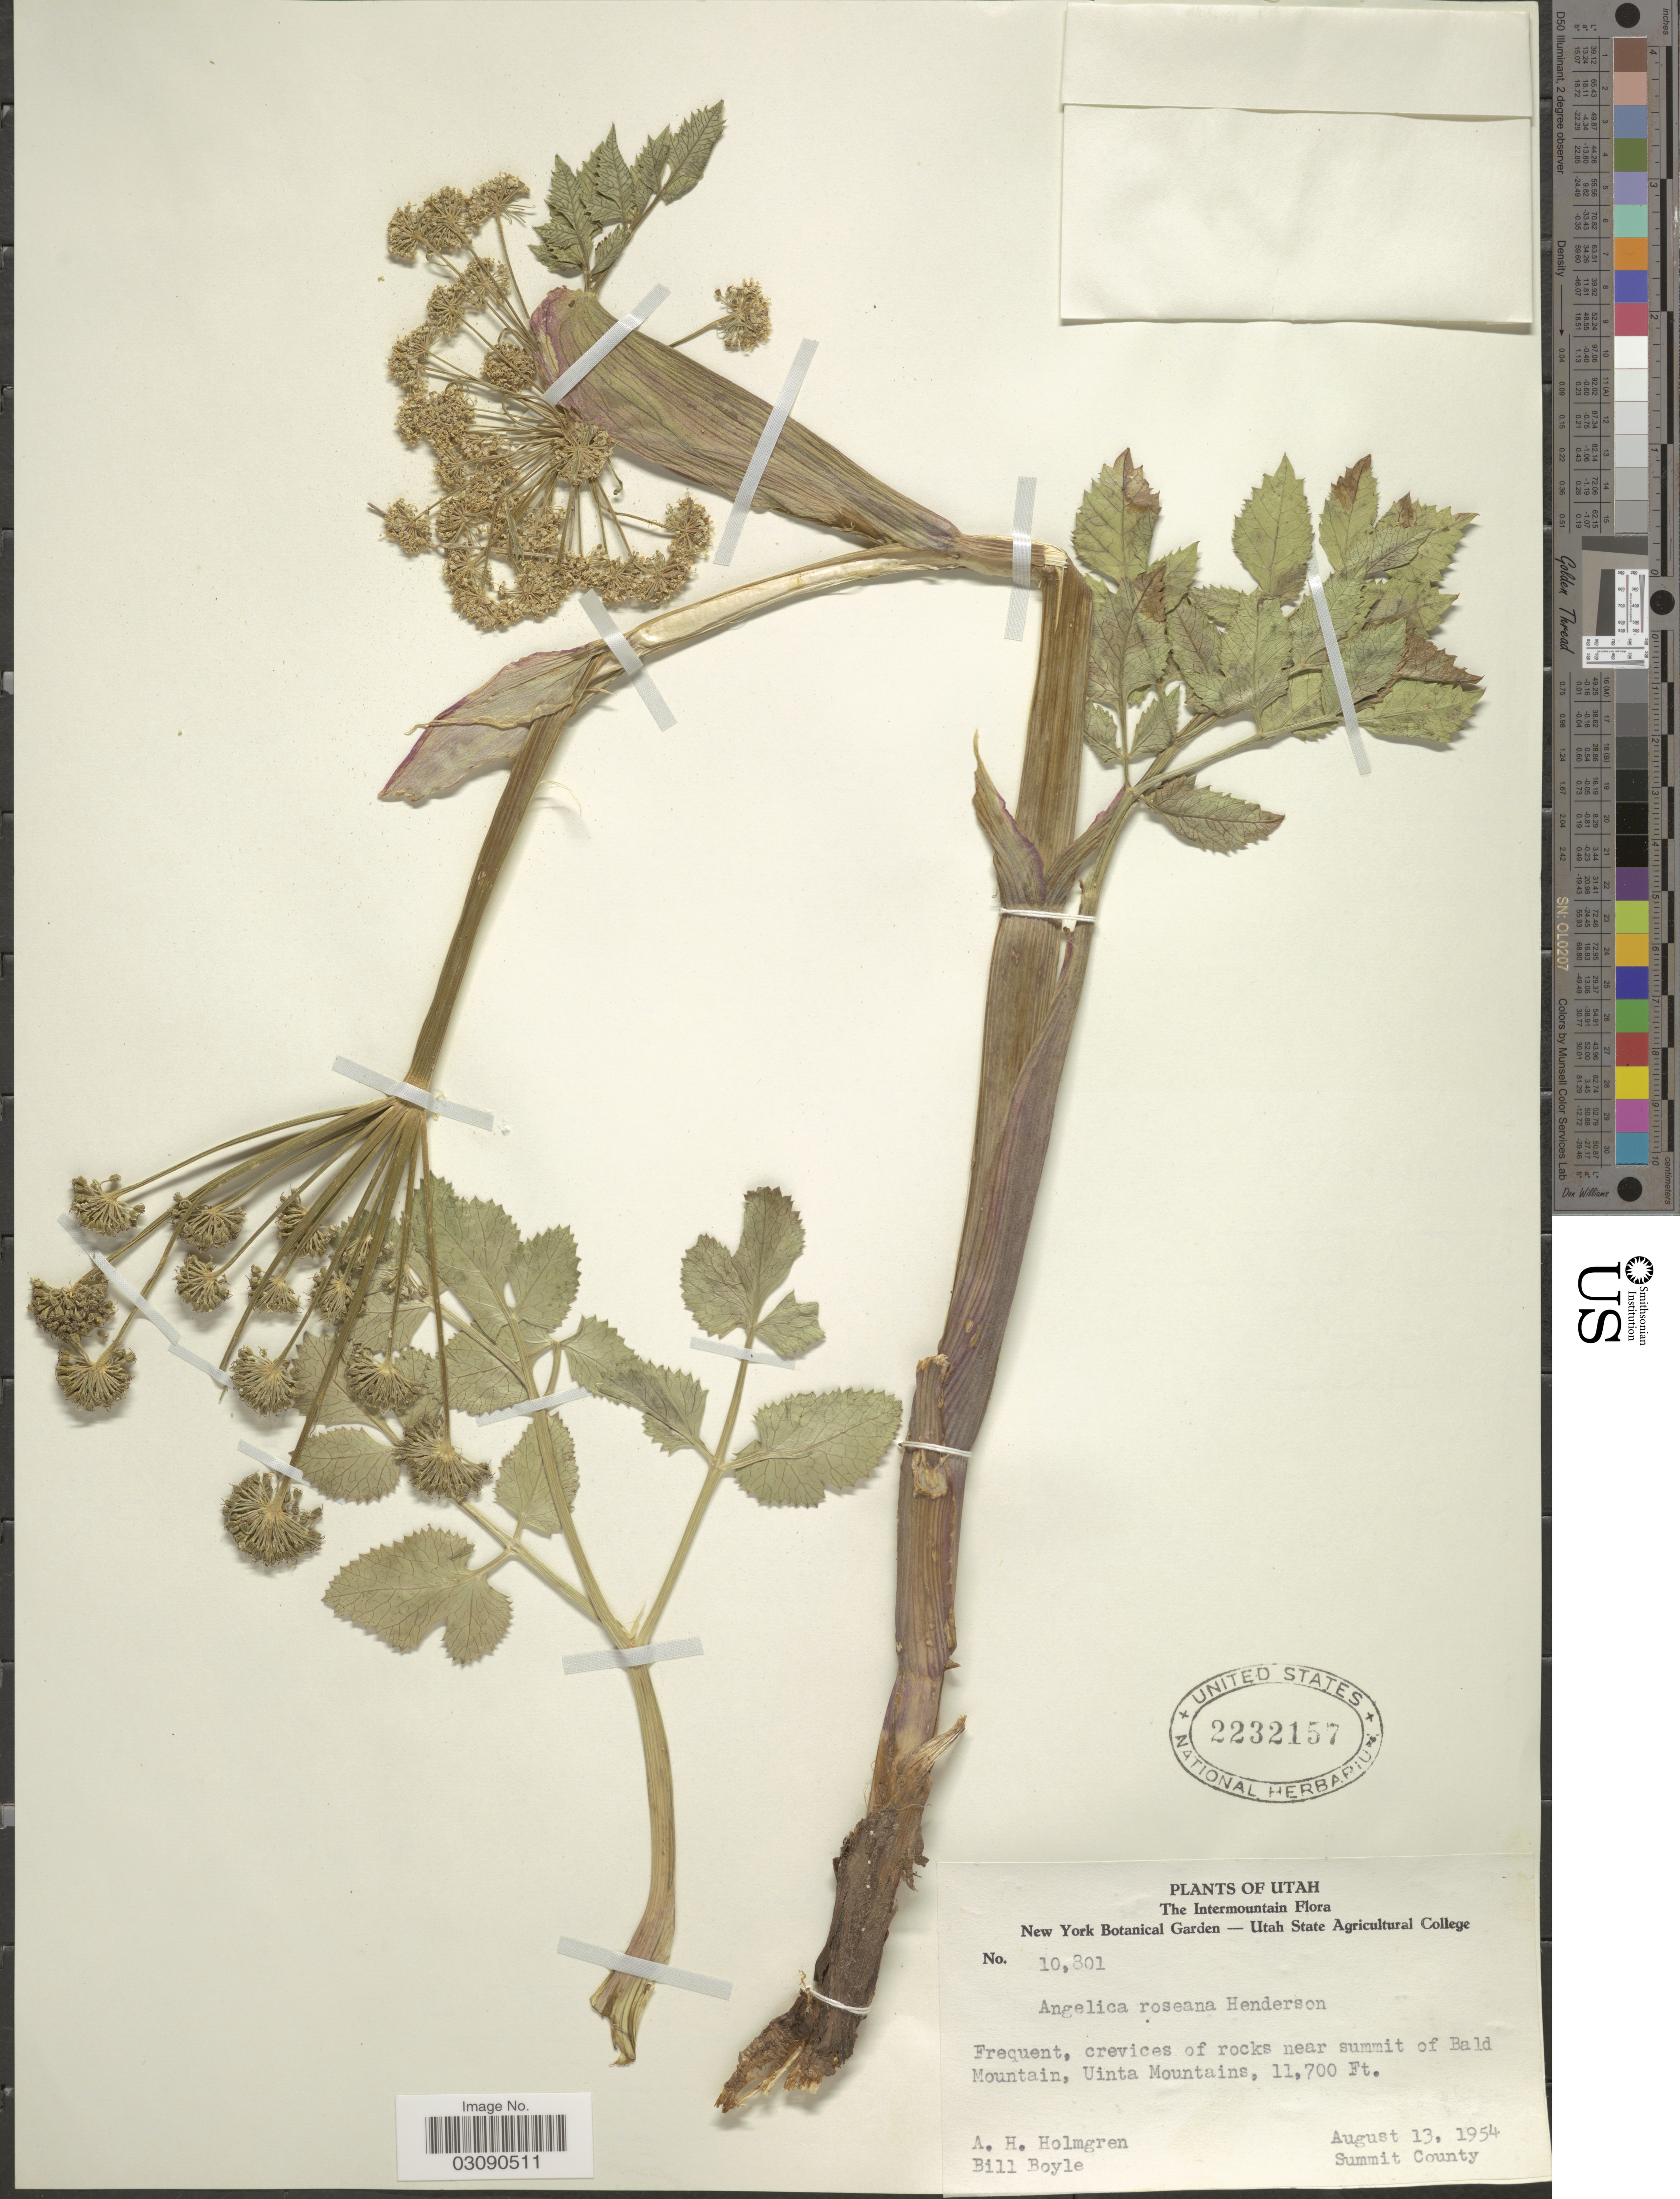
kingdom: Plantae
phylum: Tracheophyta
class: Magnoliopsida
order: Apiales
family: Apiaceae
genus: Angelica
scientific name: Angelica roseana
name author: L.F. Hend.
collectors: A. H. Holmgren & B. Boyle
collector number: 10801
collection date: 1954-08-13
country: United States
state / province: Utah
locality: Frequent, crevices of rocks near summit of Bald Mountain, Uinta Mountains. Summit County.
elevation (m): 3566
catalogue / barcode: US 2232157